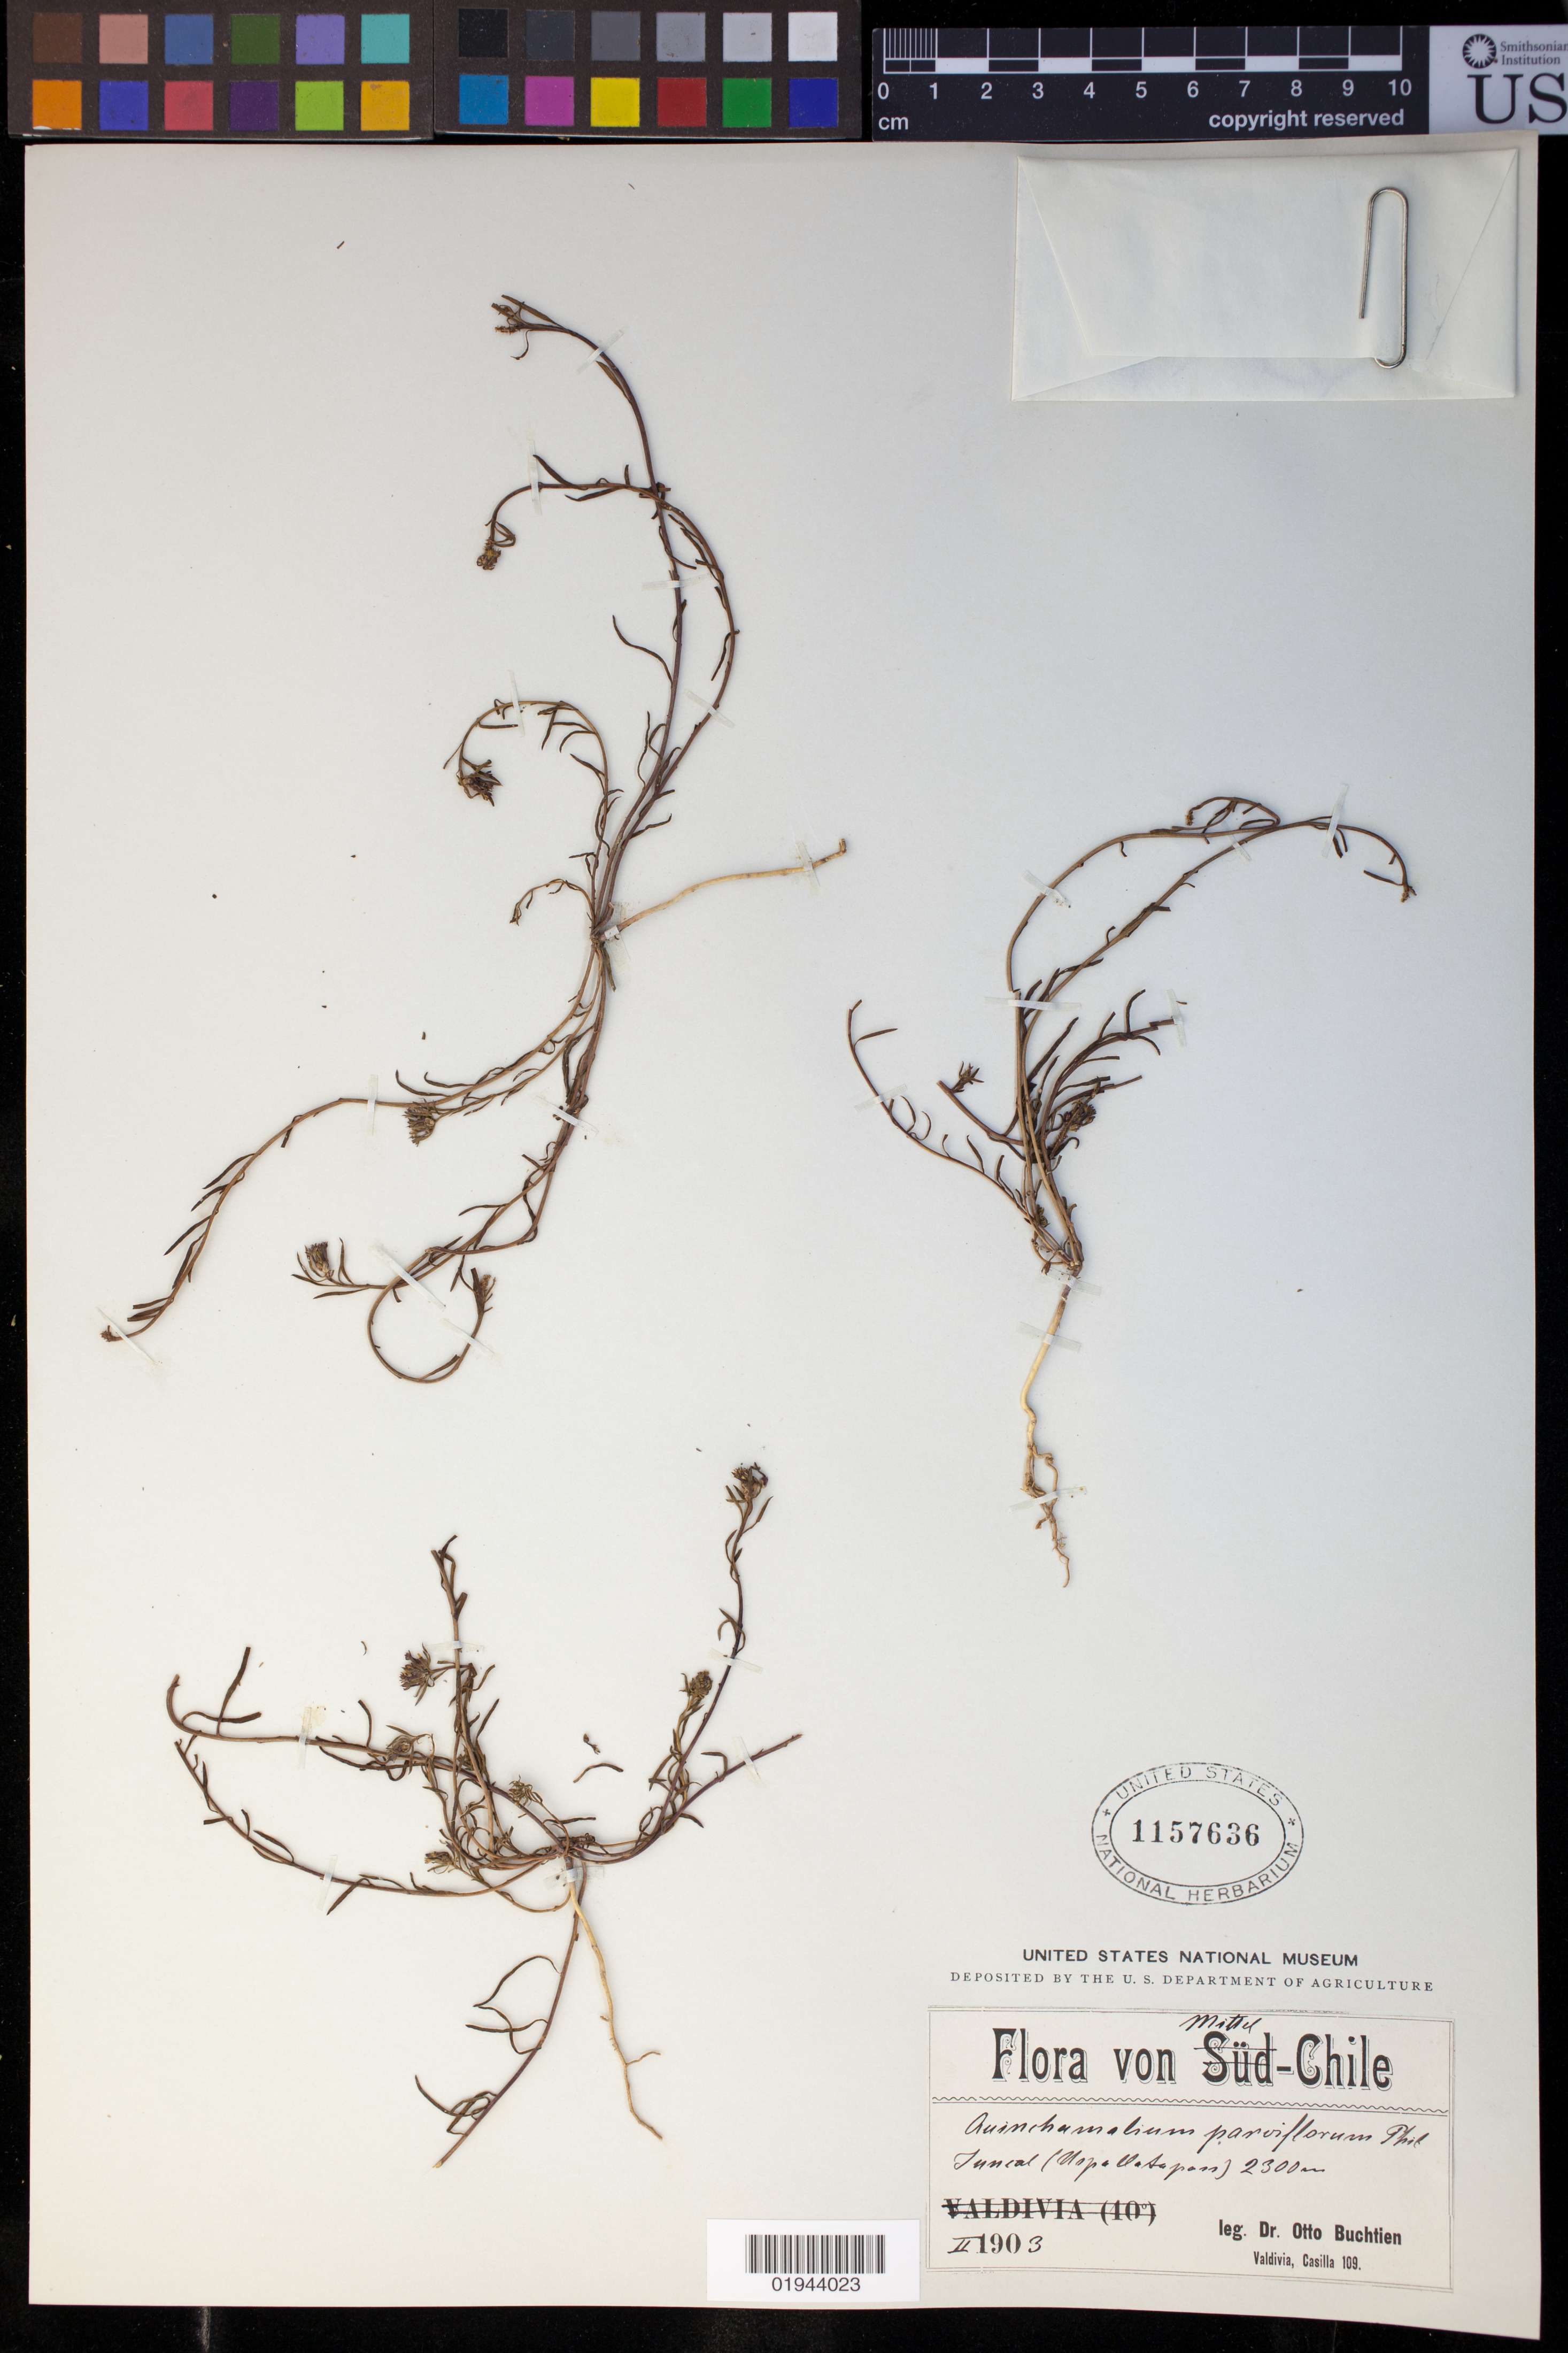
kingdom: Plantae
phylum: Tracheophyta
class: Magnoliopsida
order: Santalales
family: Schoepfiaceae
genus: Quinchamalium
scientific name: Quinchamalium parviflorum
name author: Phil.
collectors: O. Buchtien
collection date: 1903-02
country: Chile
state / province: Valparaíso (V)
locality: Juncal Mt, Andes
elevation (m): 2300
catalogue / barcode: US 1157636